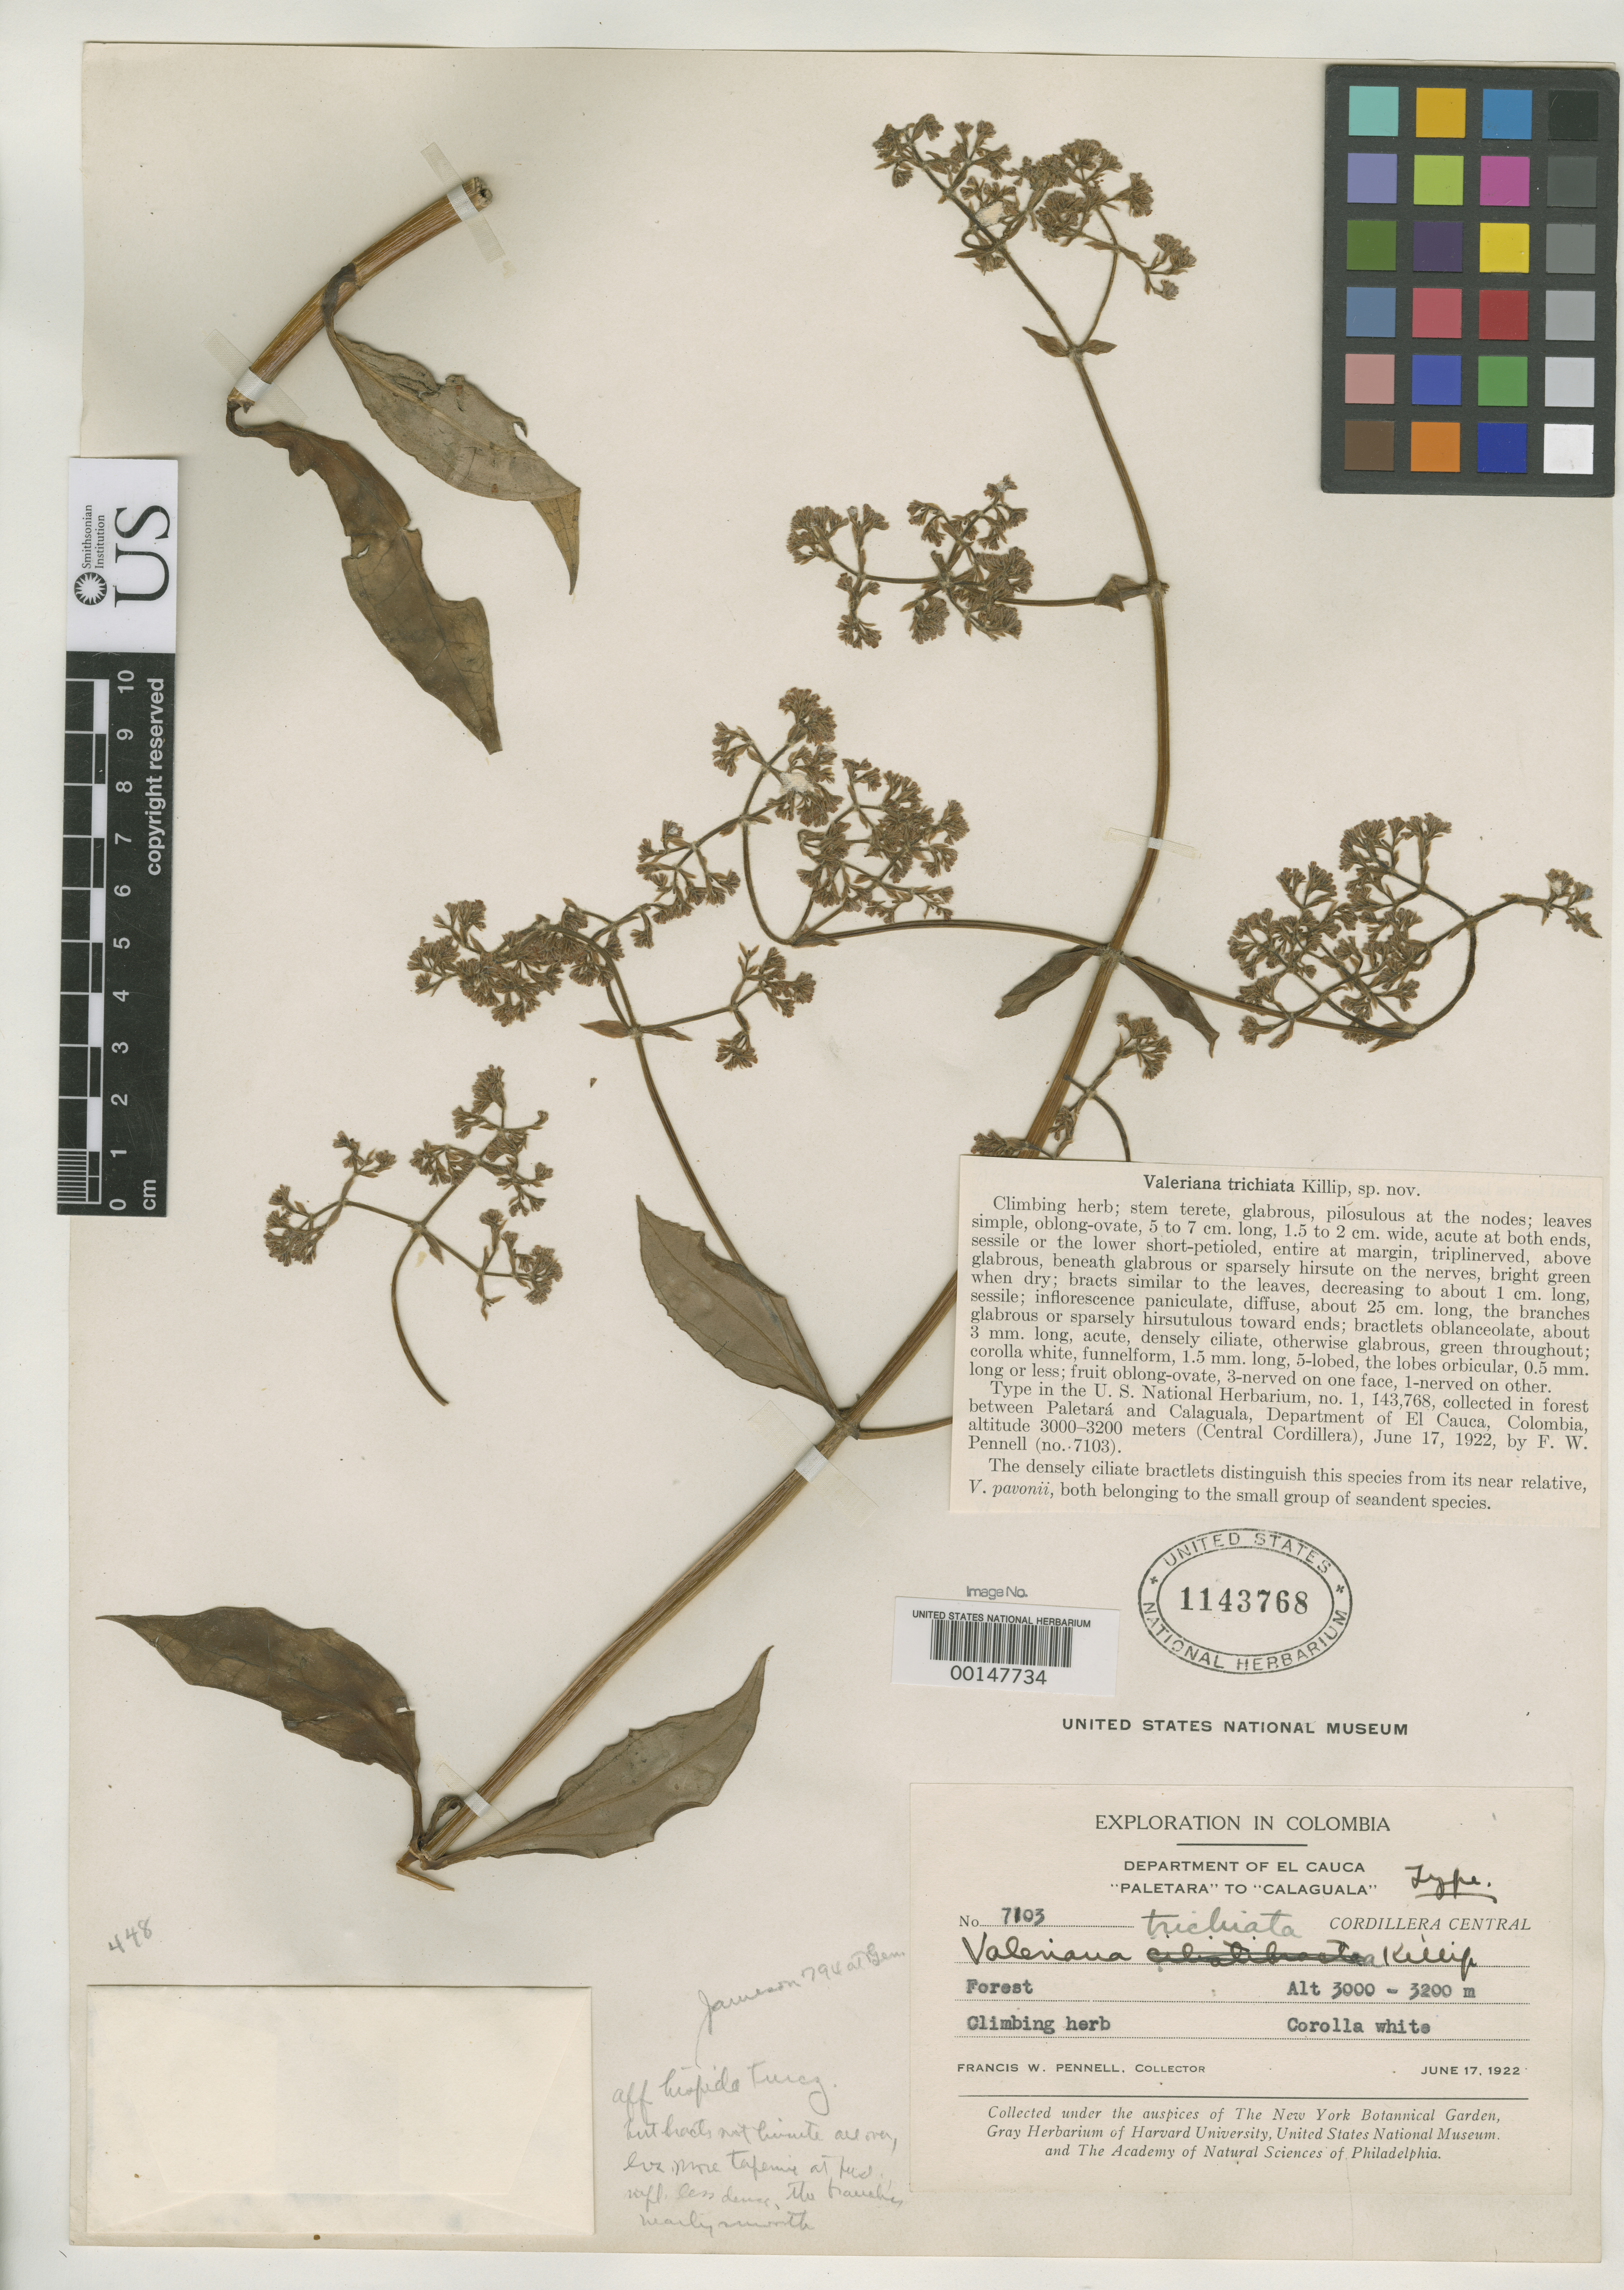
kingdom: Plantae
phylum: Tracheophyta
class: Magnoliopsida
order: Dipsacales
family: Caprifoliaceae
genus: Valeriana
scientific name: Valeriana trichiata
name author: Killip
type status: Holotype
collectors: F. W. Pennell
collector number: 7103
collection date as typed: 17 Jun 1922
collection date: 1922-06-17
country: Colombia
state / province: Cauca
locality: Central Cordillera, between Paletara and Calaguela.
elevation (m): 3000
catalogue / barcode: US 1143768